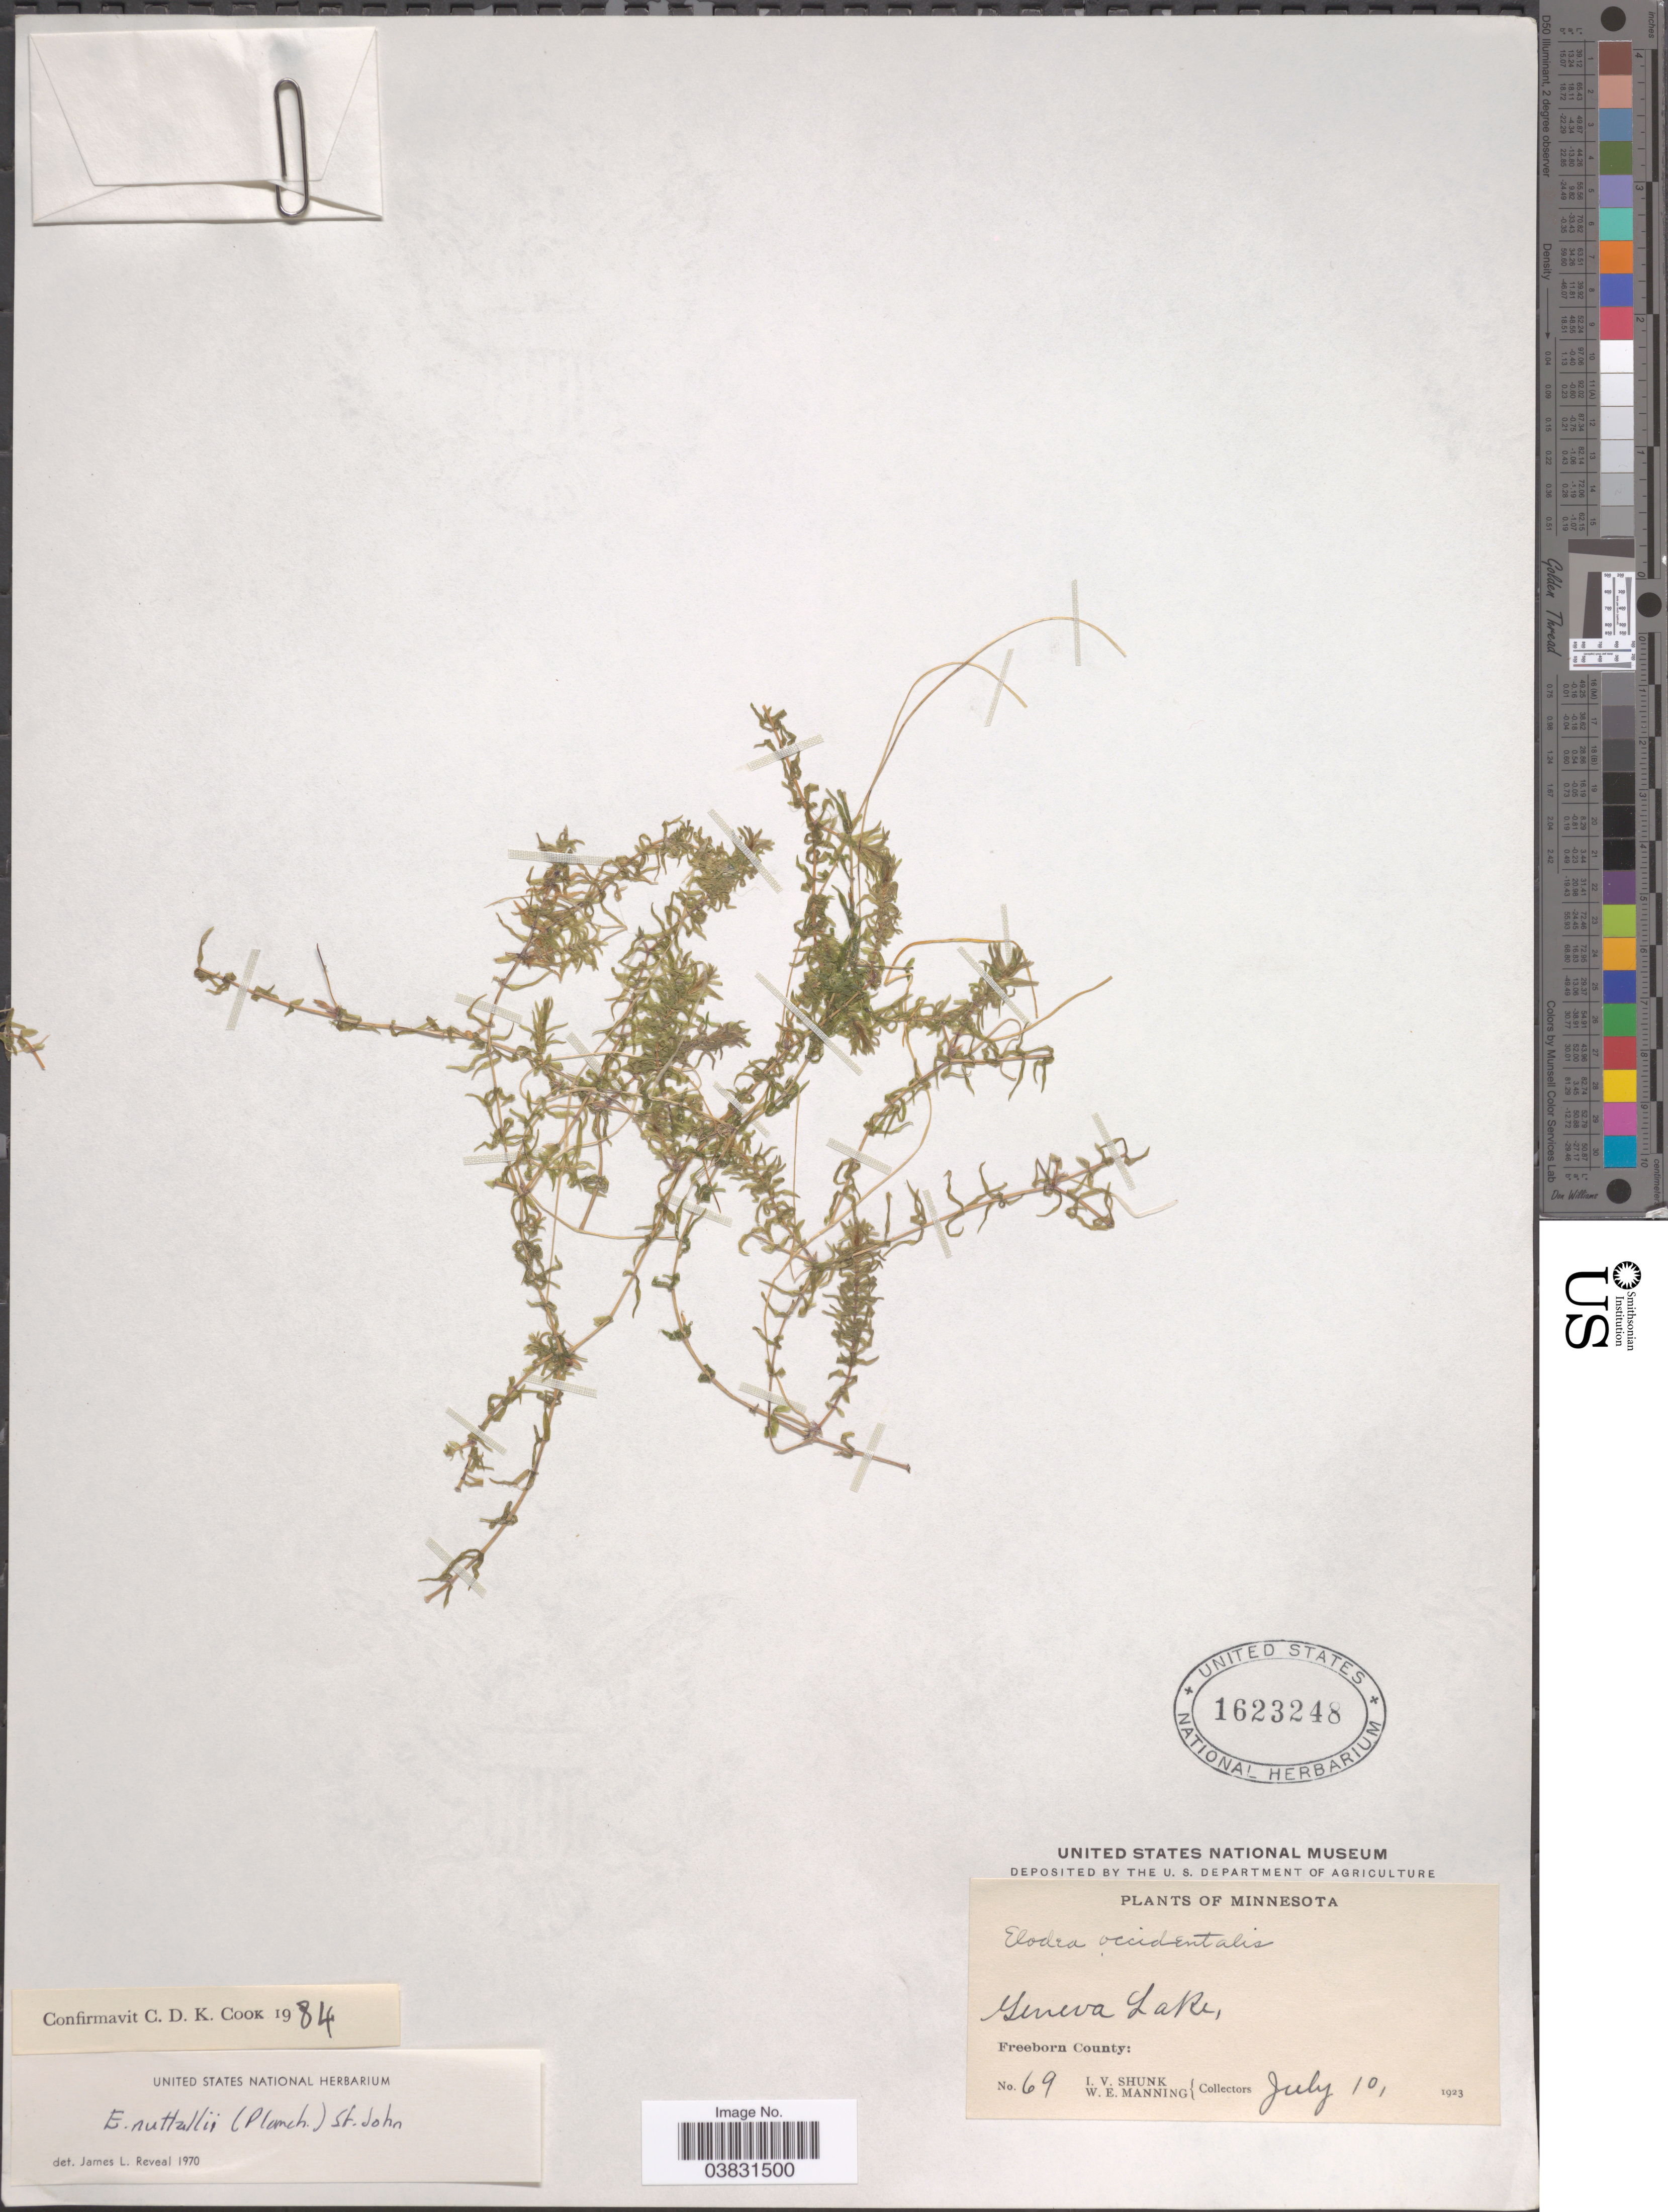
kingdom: Plantae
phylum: Tracheophyta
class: Liliopsida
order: Alismatales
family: Hydrocharitaceae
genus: Elodea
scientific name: Elodea nuttallii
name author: (Planch.) H. St. John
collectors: I. Shunk & W. Manning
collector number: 69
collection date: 1923-07-10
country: United States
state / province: Minnesota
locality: Geneva Lake, Freeborn County.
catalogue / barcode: US 1623248